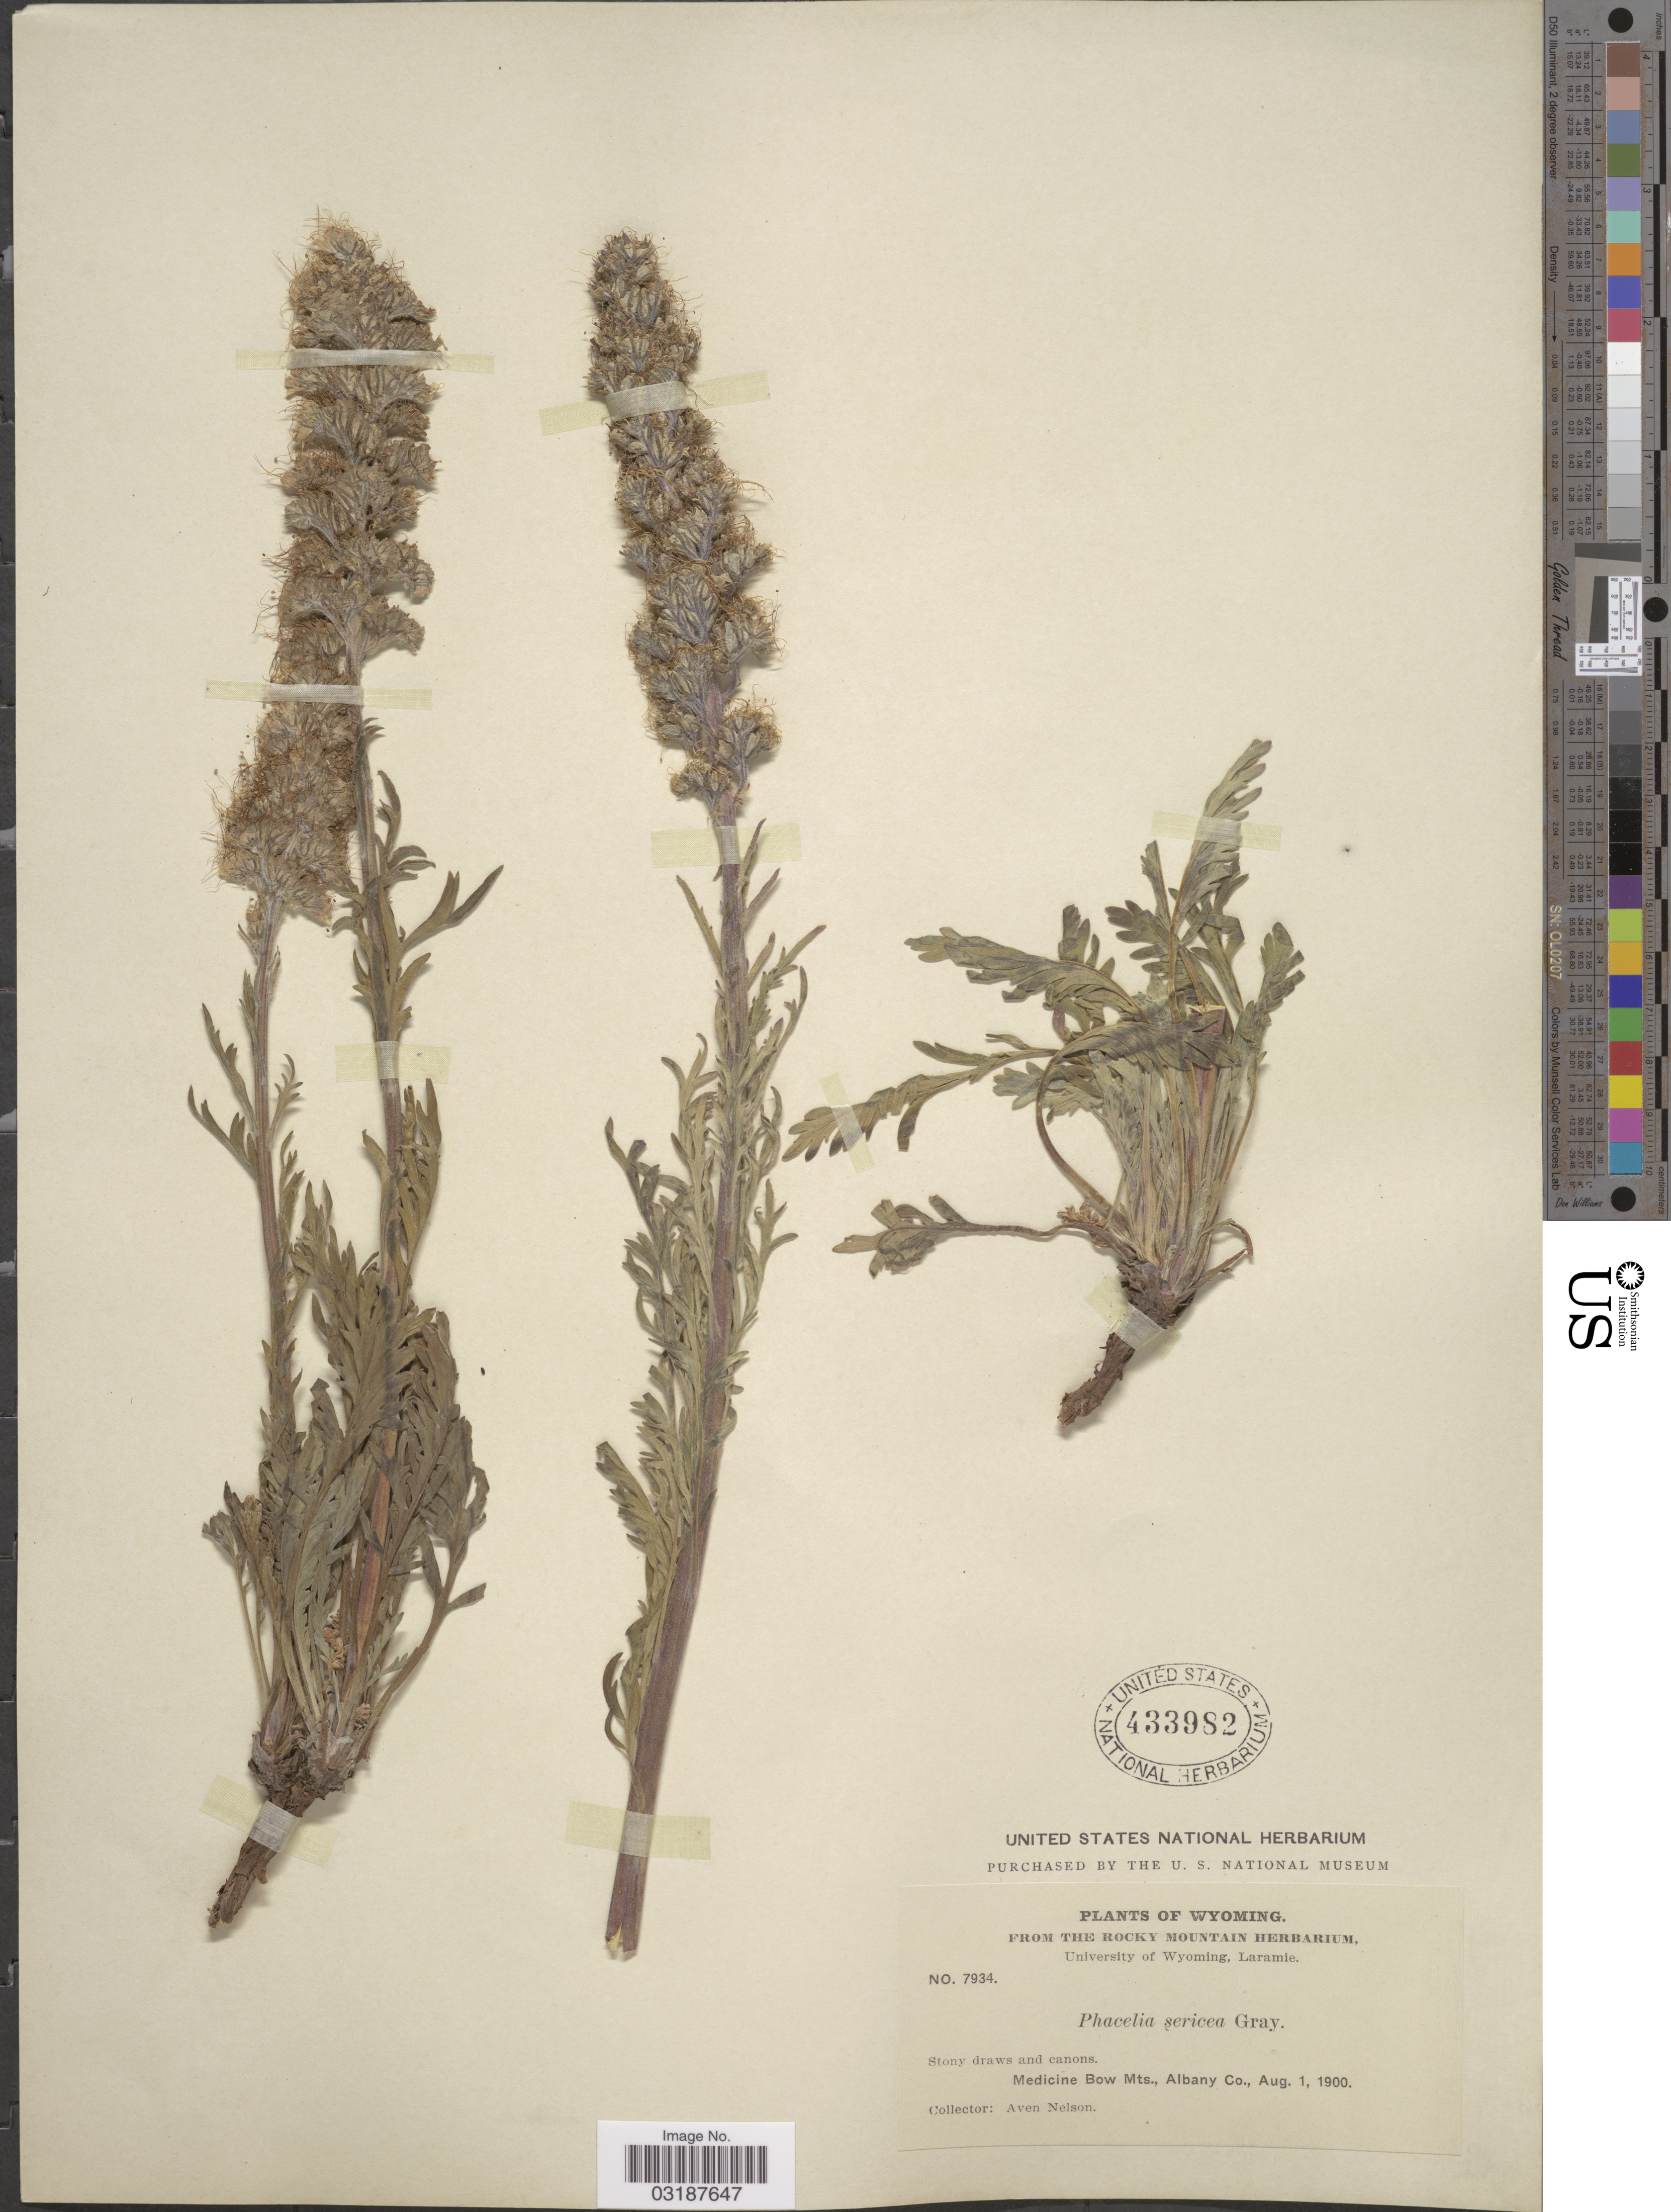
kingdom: Plantae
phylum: Tracheophyta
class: Magnoliopsida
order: Boraginales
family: Hydrophyllaceae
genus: Phacelia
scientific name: Phacelia sericea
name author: (Graham) A. Gray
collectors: A. Nelson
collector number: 7934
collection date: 1900-08-01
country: United States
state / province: Wyoming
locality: Stony draws and canons. Medicine Bow Mts., Albany Co.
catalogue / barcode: US 433982